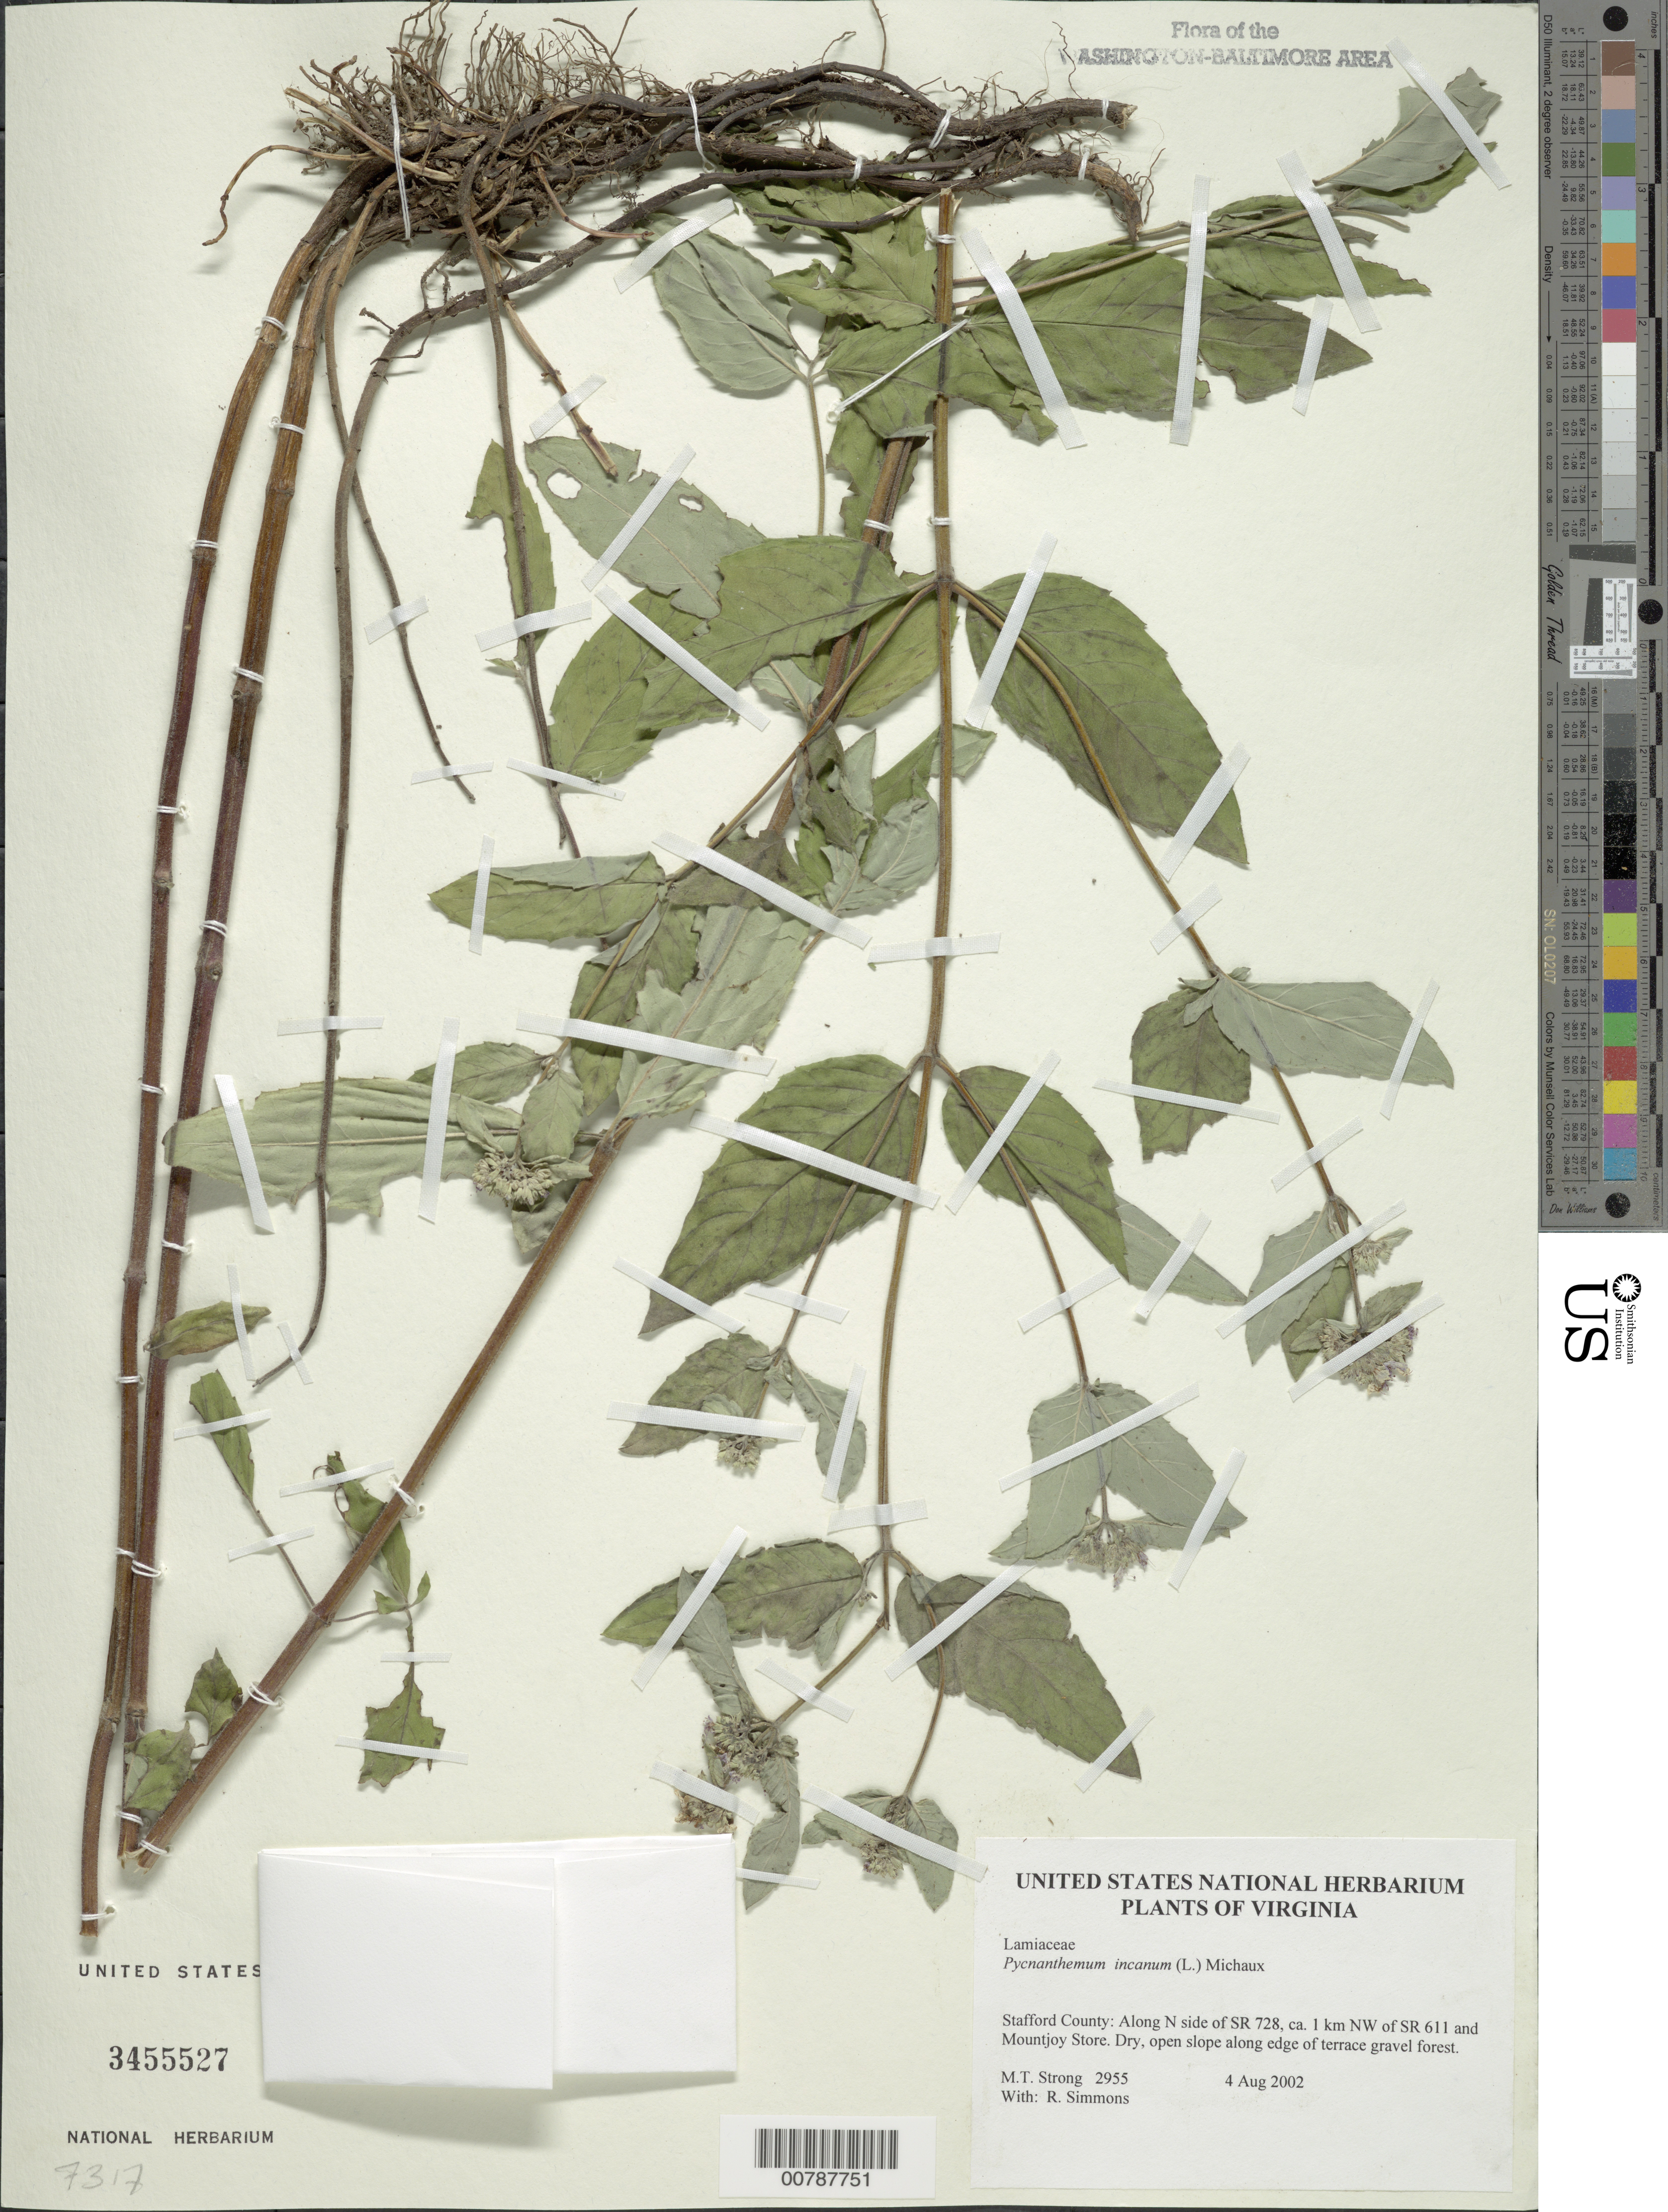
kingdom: Plantae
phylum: Tracheophyta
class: Magnoliopsida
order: Lamiales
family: Lamiaceae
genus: Pycnanthemum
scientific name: Pycnanthemum incanum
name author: (L.) Michx.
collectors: M. T. Strong & R. Simmons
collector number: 2955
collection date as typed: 04 Aug 2002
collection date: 2002-08-04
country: United States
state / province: Virginia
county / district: Stafford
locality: Along N side of SR 728, ca. 1 km NW of SR 611 and Mountjoy Store.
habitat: Dry, open slope along edge of terrace gravel forest.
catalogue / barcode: US 3455527